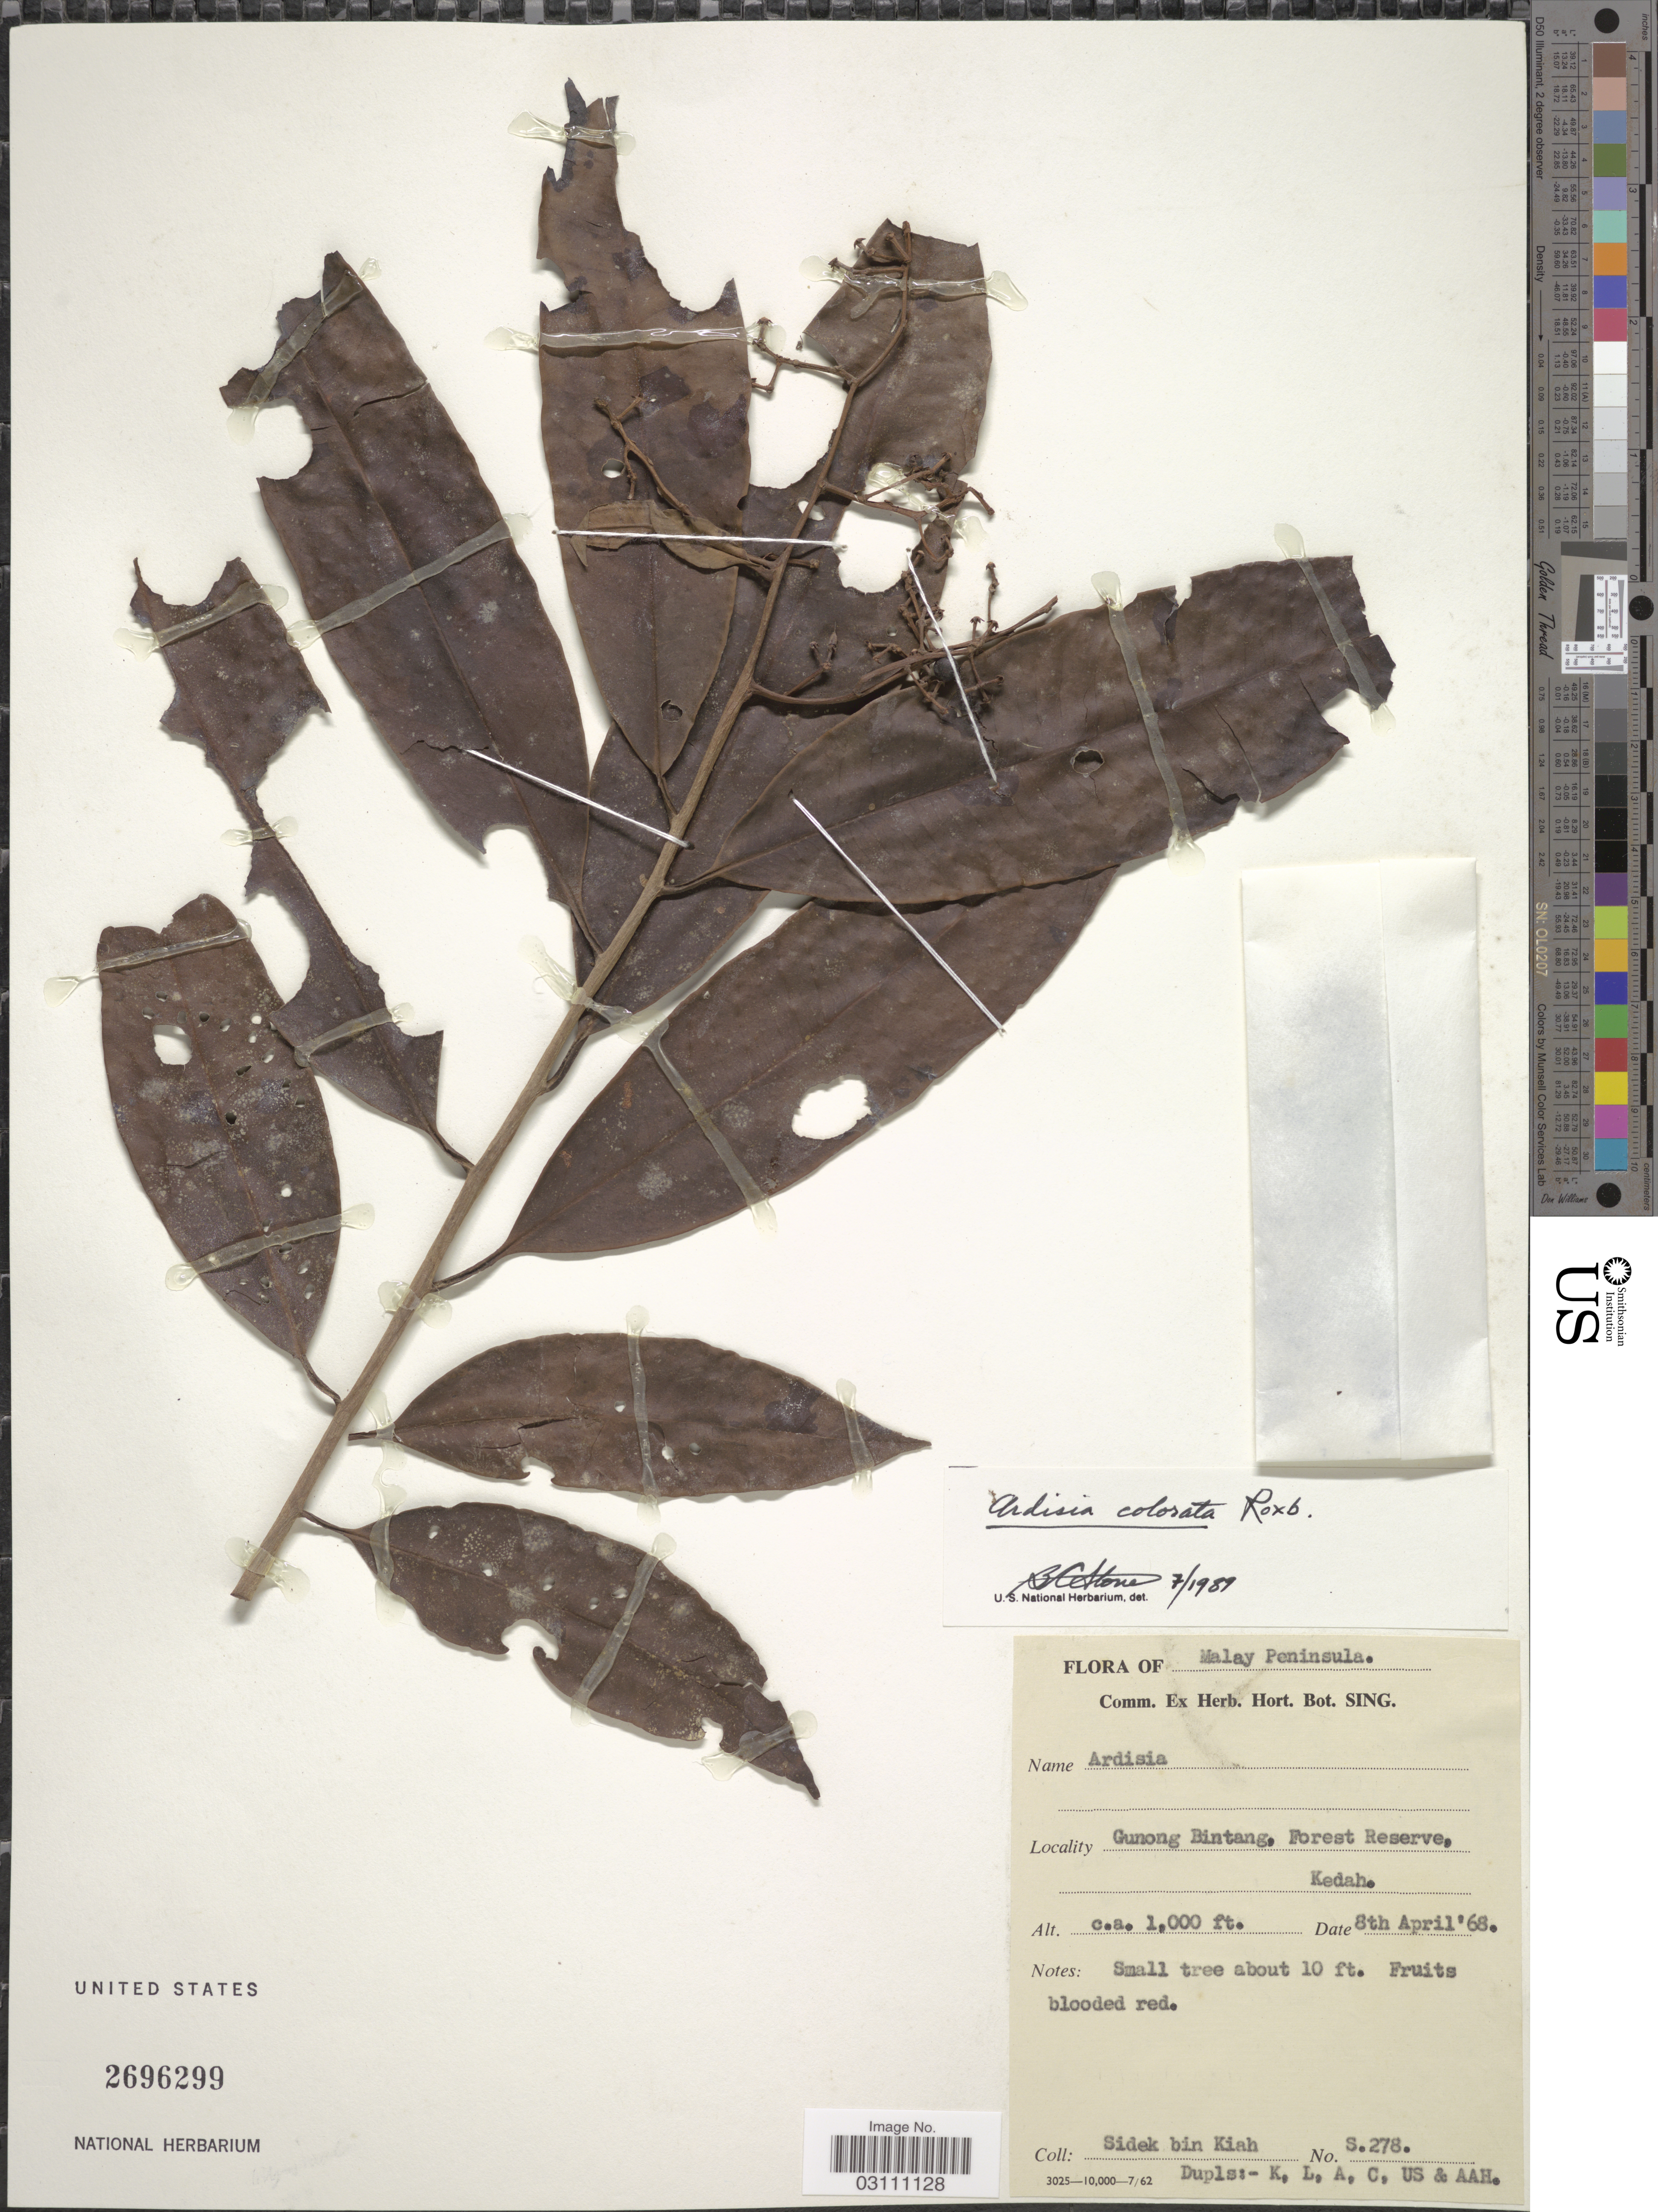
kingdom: Plantae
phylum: Tracheophyta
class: Magnoliopsida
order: Ericales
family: Primulaceae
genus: Ardisia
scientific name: Ardisia colorata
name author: Roxb.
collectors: Sidek Bin Kiah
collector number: S278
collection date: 1968-04-08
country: Malaysia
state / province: Kedah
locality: Malay Peninsula. Gunong Bintang, Forest Reserve, Kedah.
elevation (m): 305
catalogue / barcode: US 2696299